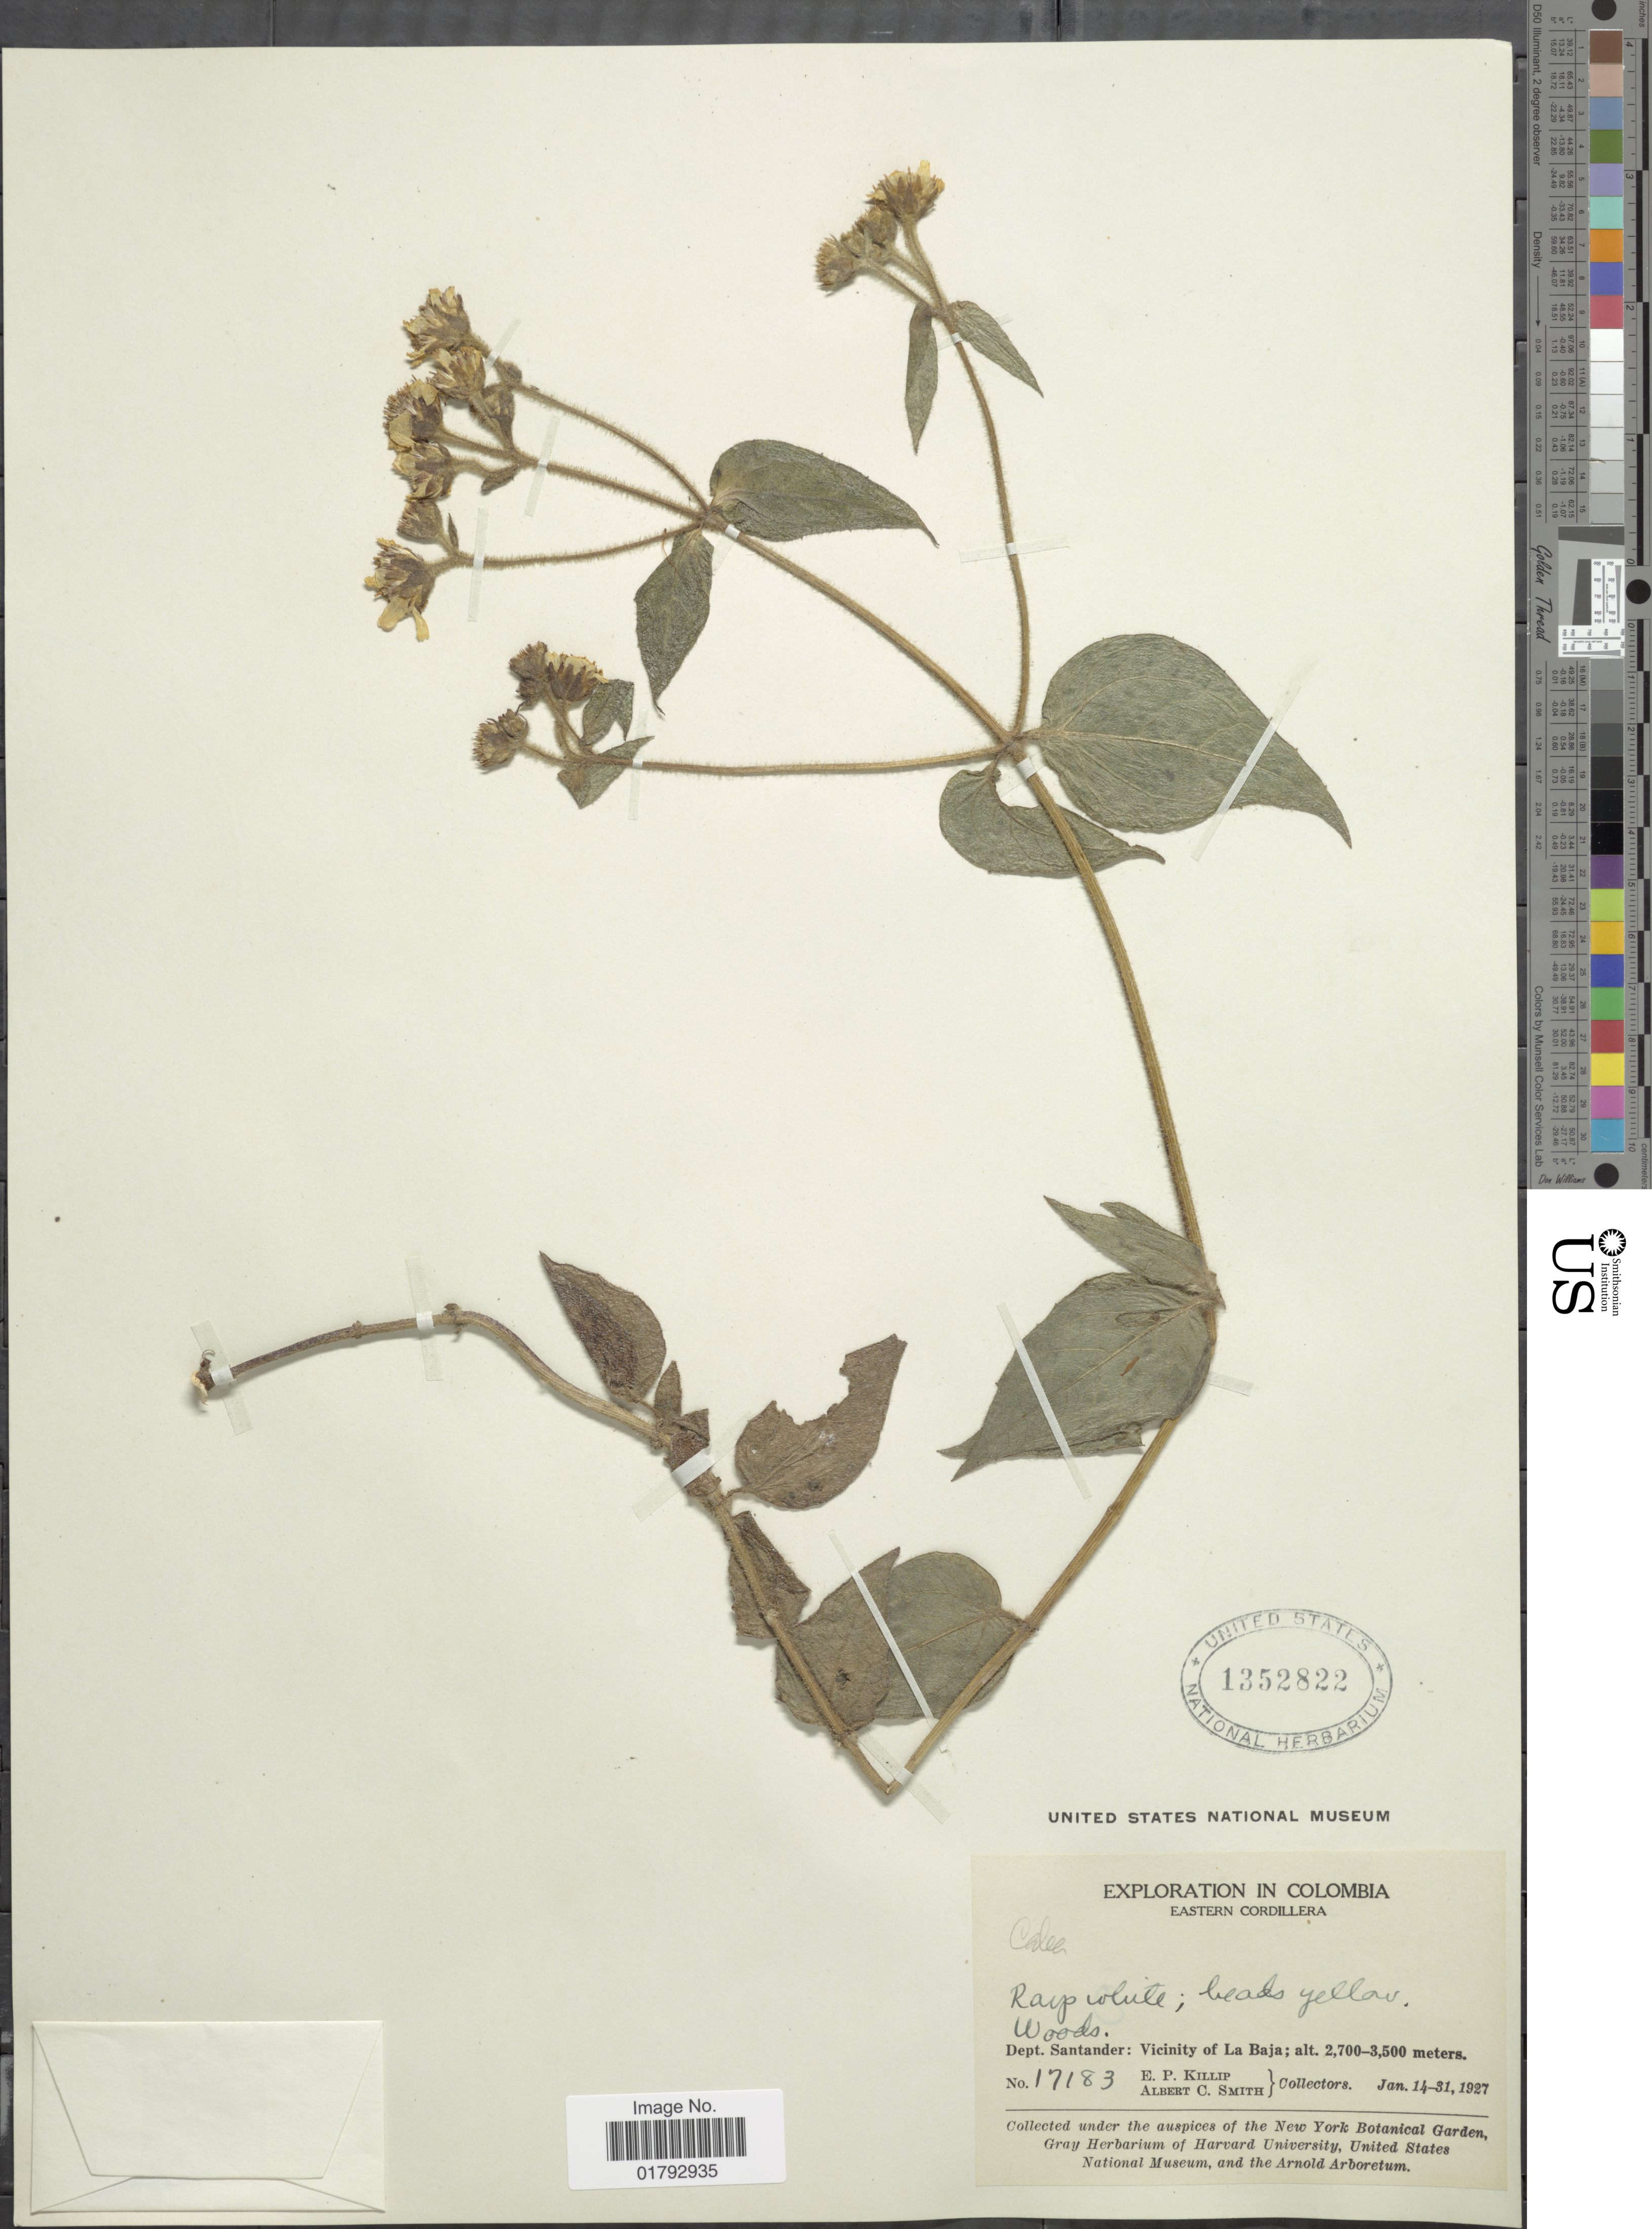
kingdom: Plantae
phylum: Tracheophyta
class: Magnoliopsida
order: Asterales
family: Asteraceae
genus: Alloispermum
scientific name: Alloispermum steyermarkii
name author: H. Rob.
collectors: E. P. Killip & A. C. Smith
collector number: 17183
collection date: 1927-01-14/1927-01-31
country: Colombia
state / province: Santander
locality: Eastern Cordillera. Dept. Santander: Vicinity of La Baja.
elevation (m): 2700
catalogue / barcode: US 1352822